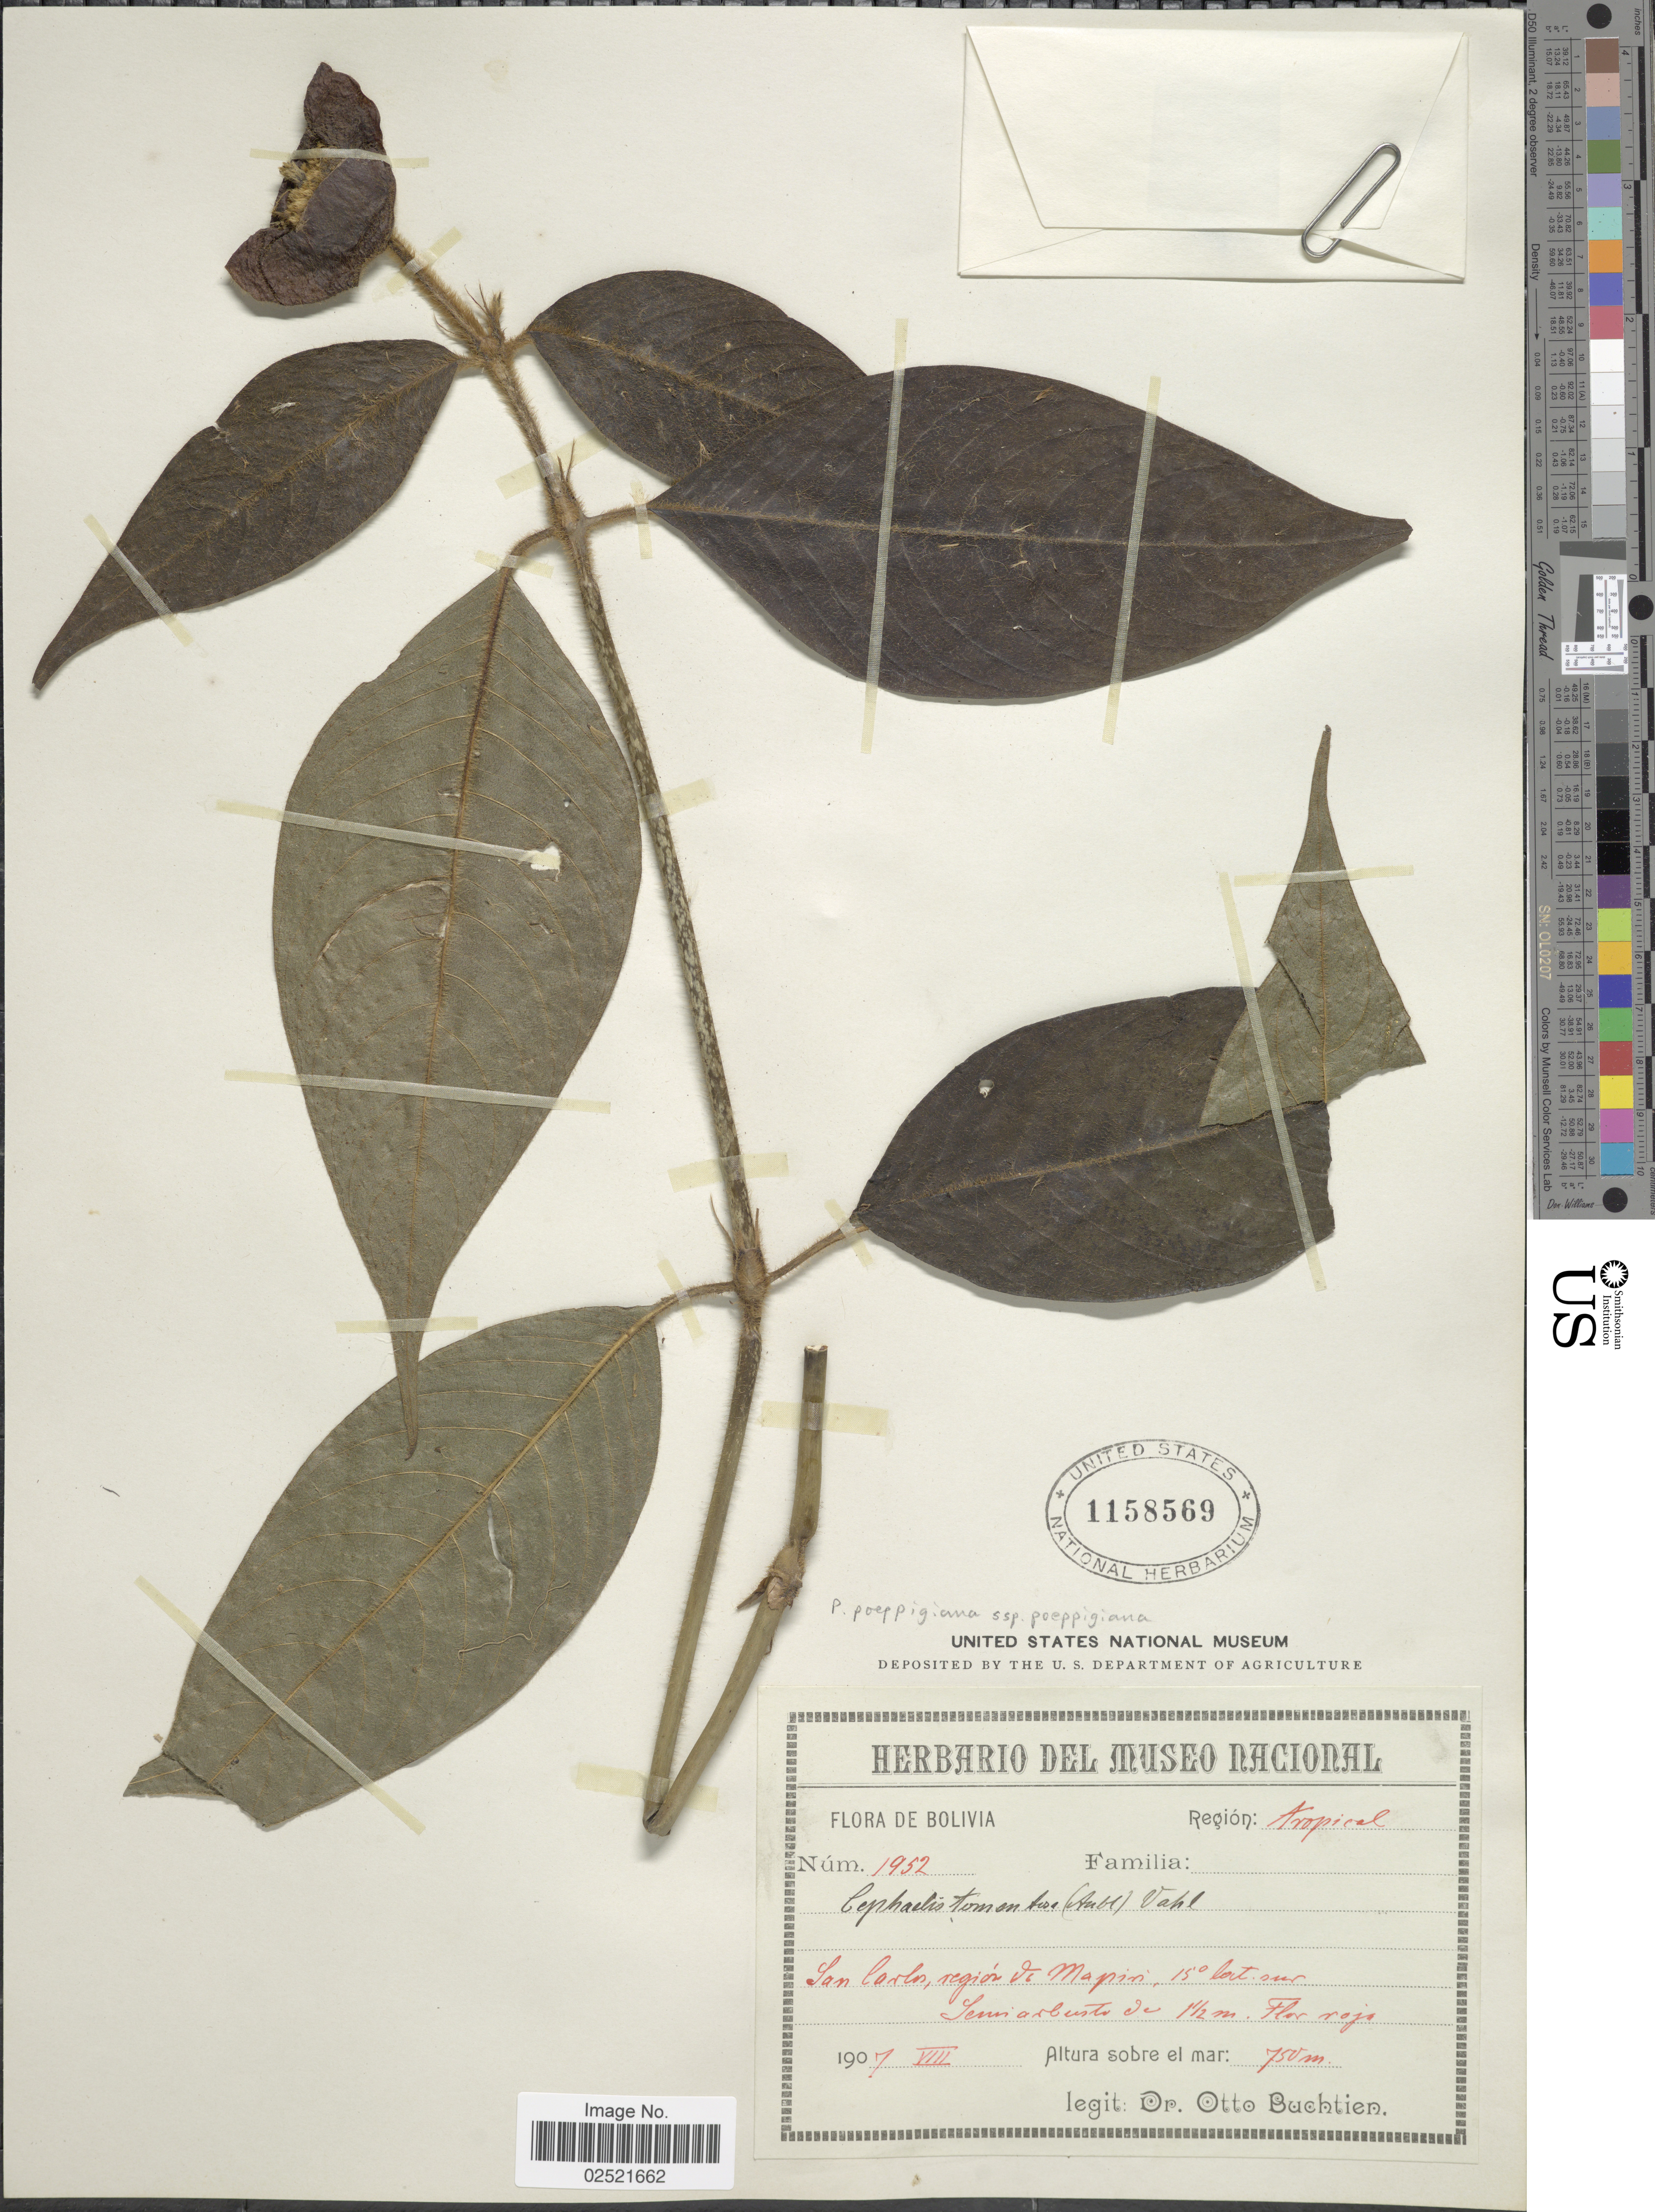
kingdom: Plantae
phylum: Tracheophyta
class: Magnoliopsida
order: Gentianales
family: Rubiaceae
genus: Psychotria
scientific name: Psychotria poeppigiana subsp. poeppigiana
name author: Müll. Arg.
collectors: O. Buchtien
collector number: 1952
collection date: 1907-08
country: Bolivia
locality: San Carlos, region de Mapiri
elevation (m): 750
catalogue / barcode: US 1158569